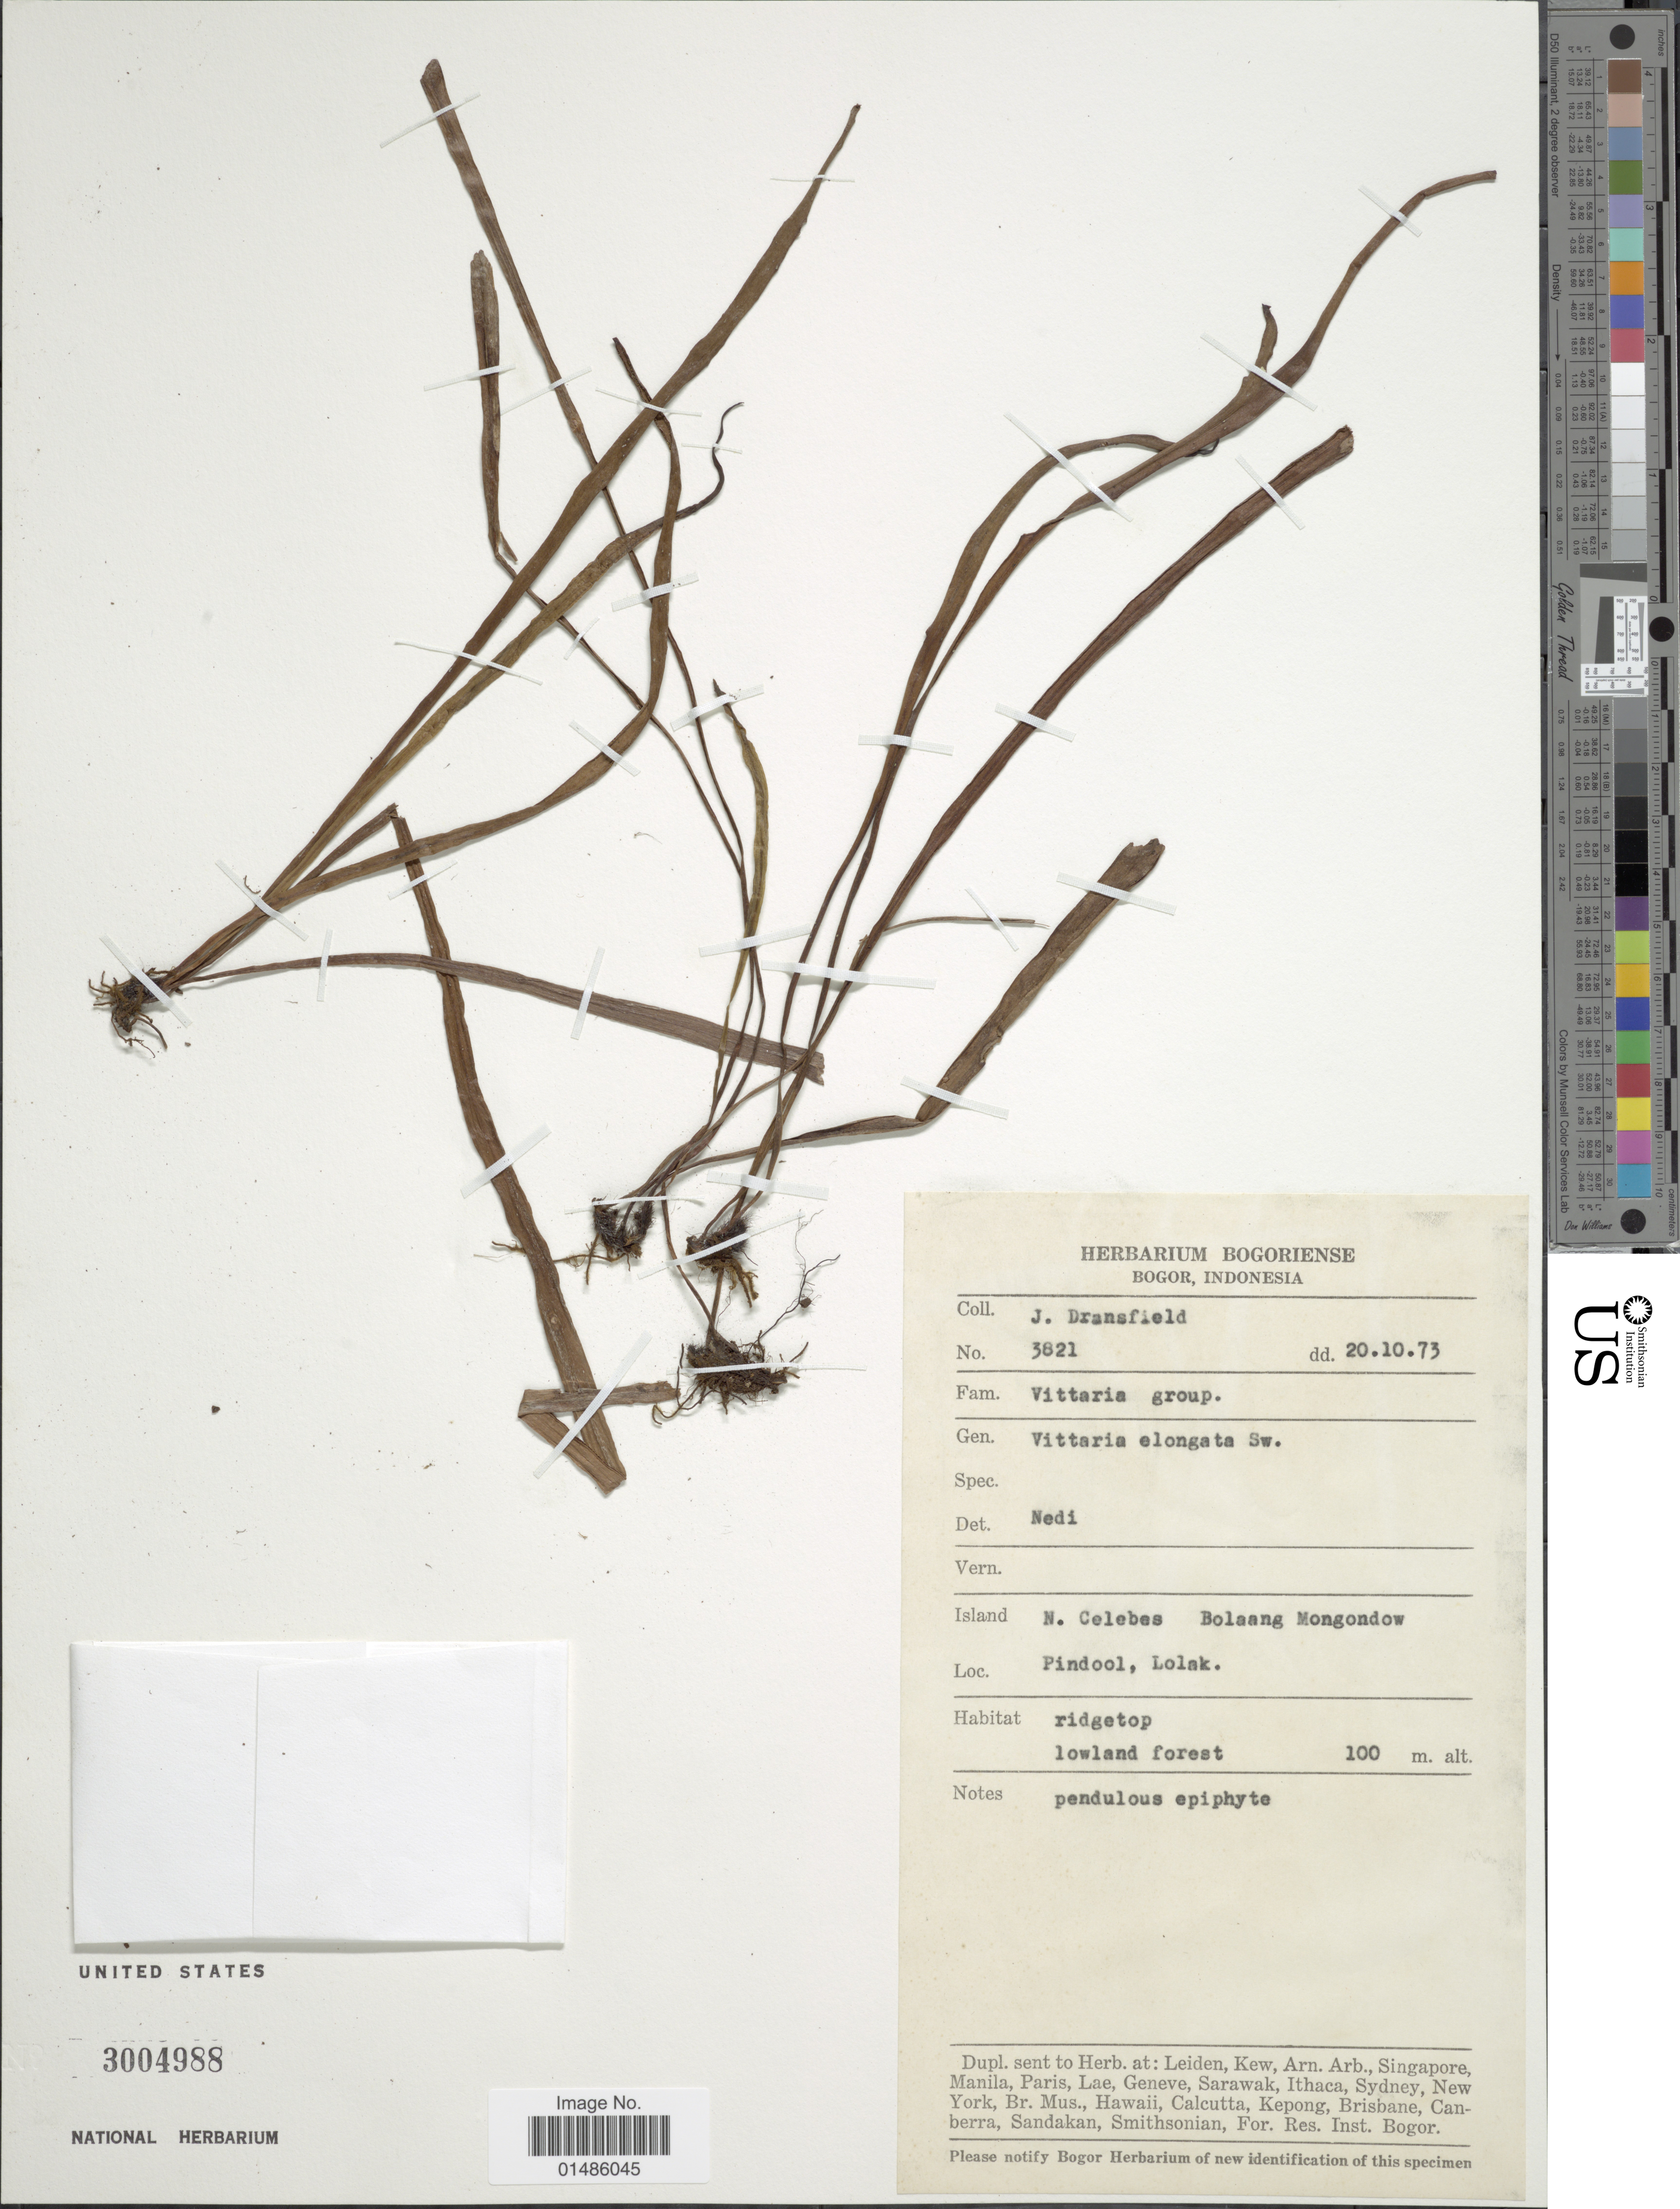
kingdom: Plantae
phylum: Tracheophyta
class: Polypodiopsida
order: Polypodiales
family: Pteridaceae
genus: Haplopteris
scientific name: Haplopteris elongata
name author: (Sw.) Crane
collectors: J. Dransfield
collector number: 3821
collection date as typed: Transcribed d/m/y: 20/10/73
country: Indonesia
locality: Island N. Celebes, Bolaang Mongondow, Pindool, Lolak.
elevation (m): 100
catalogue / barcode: US 3004988